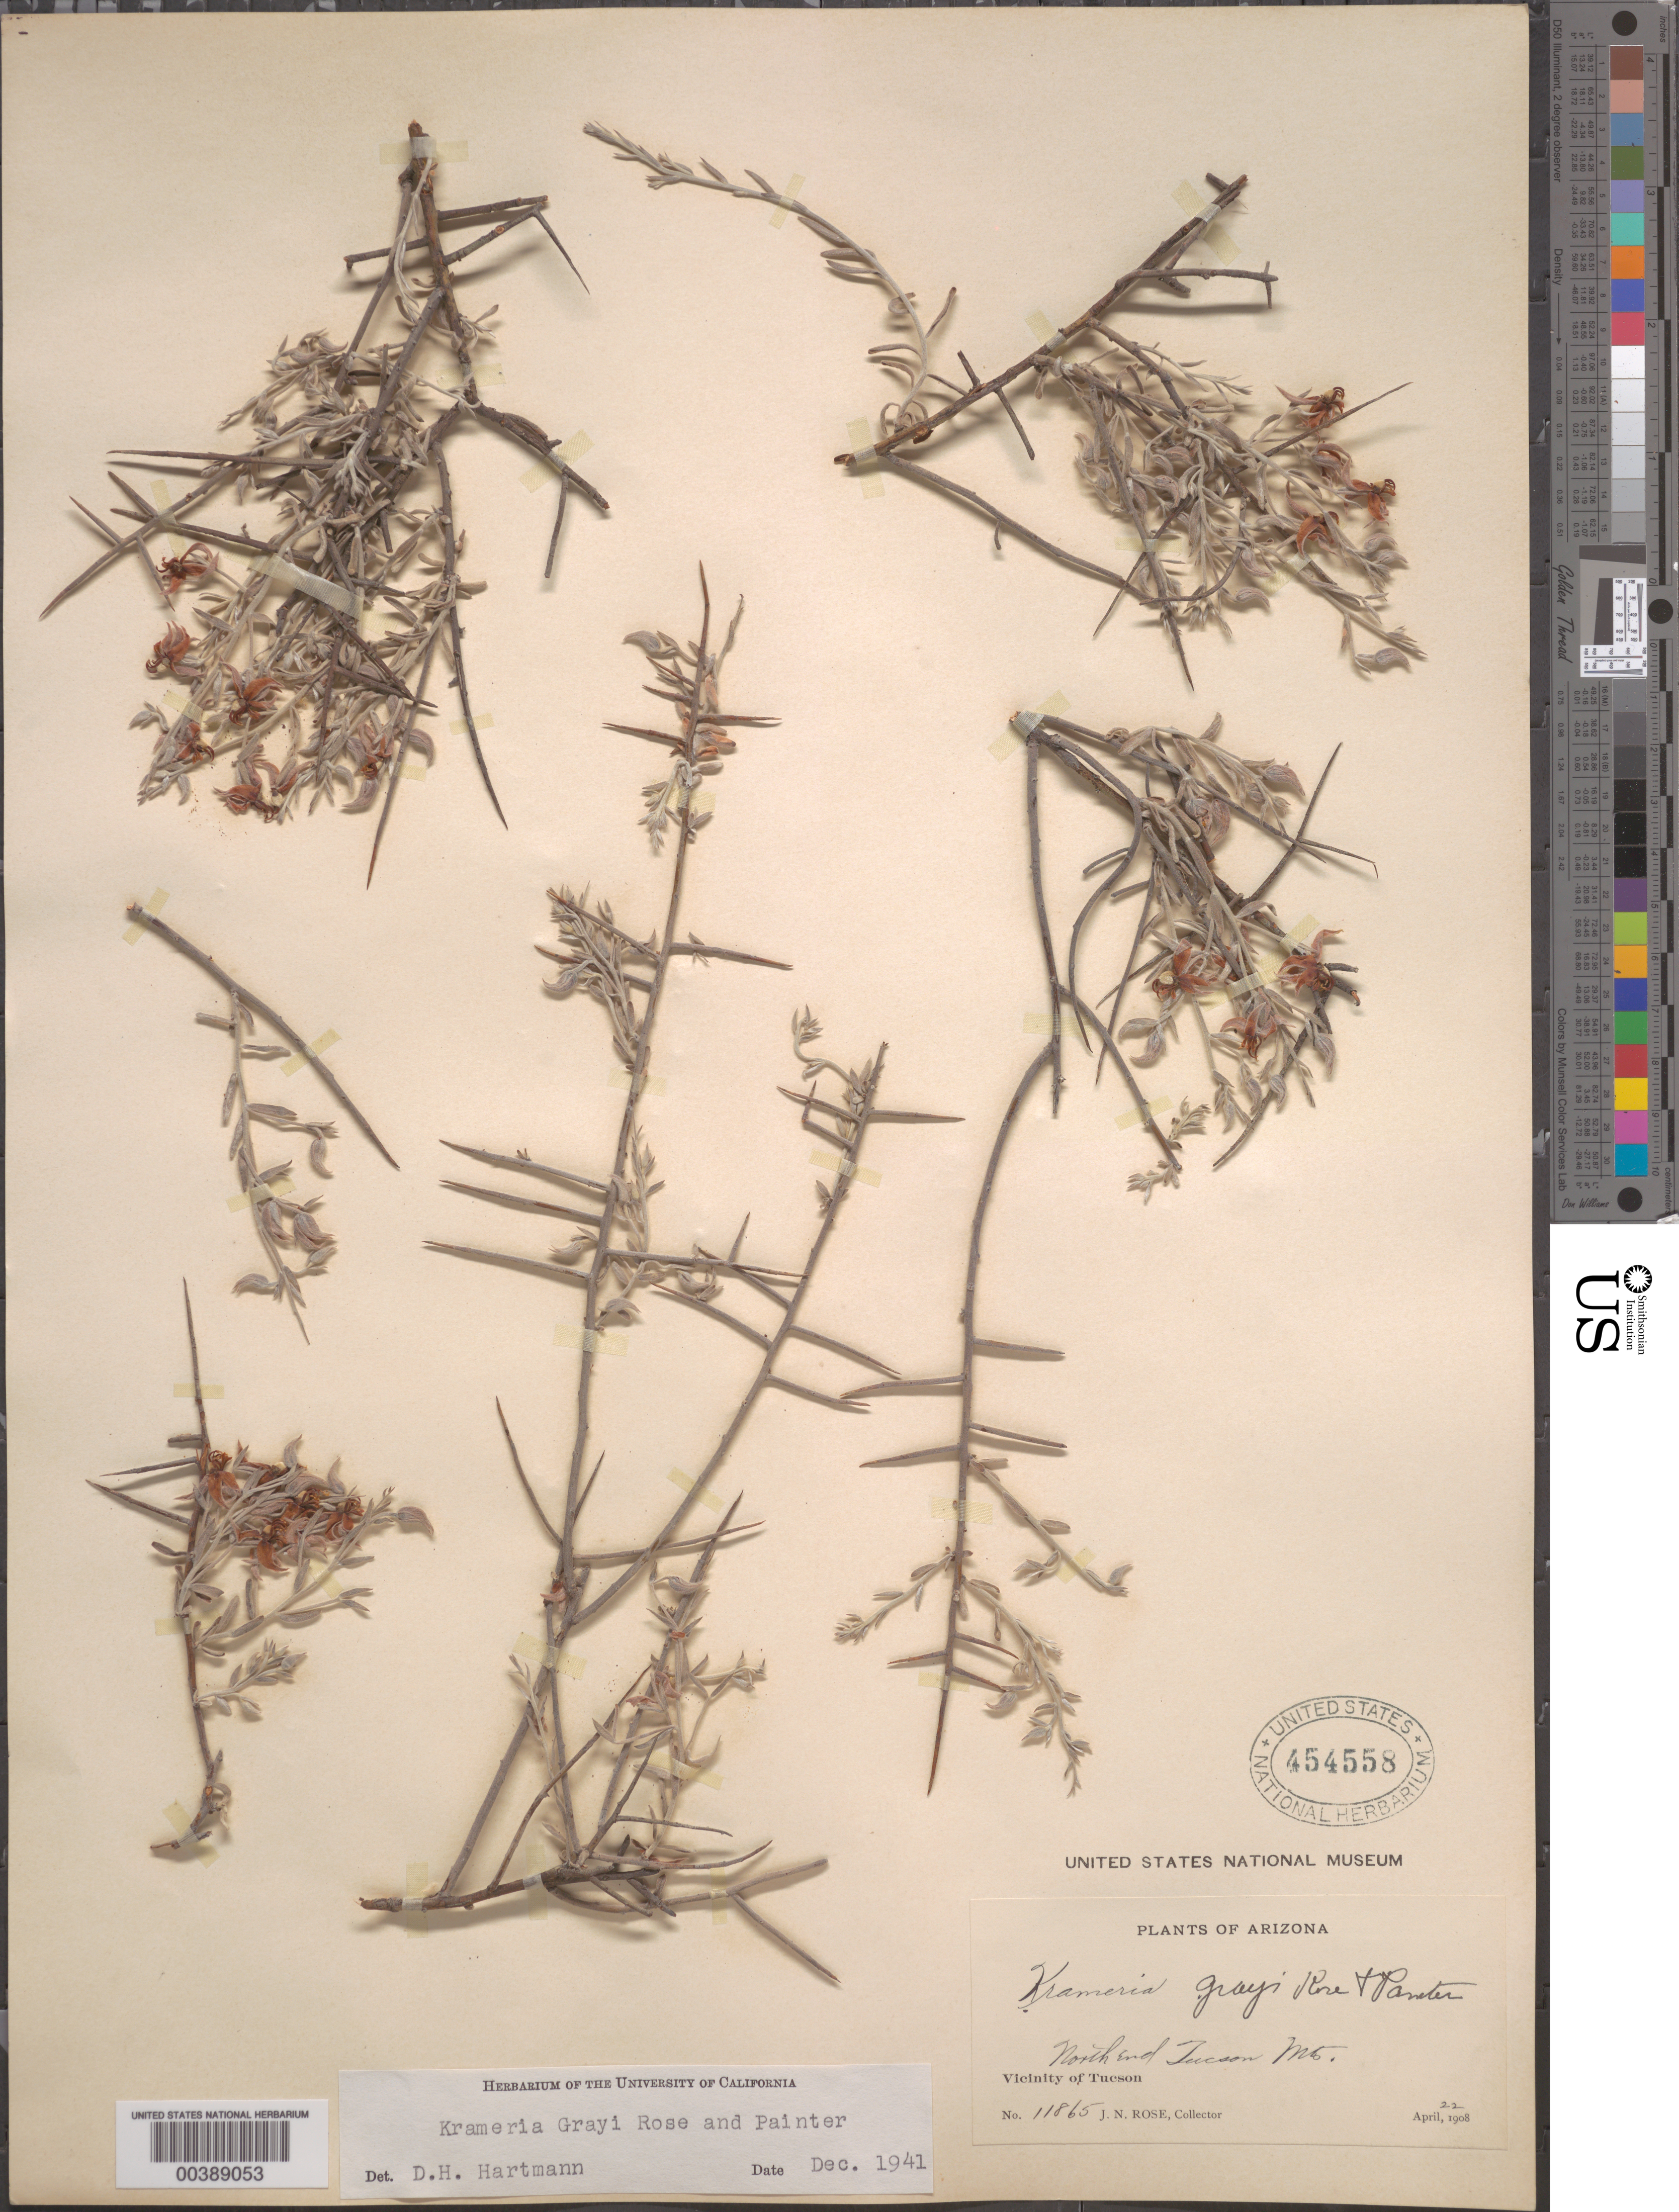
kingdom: Plantae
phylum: Tracheophyta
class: Magnoliopsida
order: Zygophyllales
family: Krameriaceae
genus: Krameria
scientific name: Krameria grayi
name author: Rose & J.H. Painter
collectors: J. N. Rose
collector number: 11865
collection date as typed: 22 Apr 1908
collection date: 1908-04-22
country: United States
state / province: Arizona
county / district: Pima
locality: Vicinity of tucson; n end tucson mts.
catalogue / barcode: US 454558